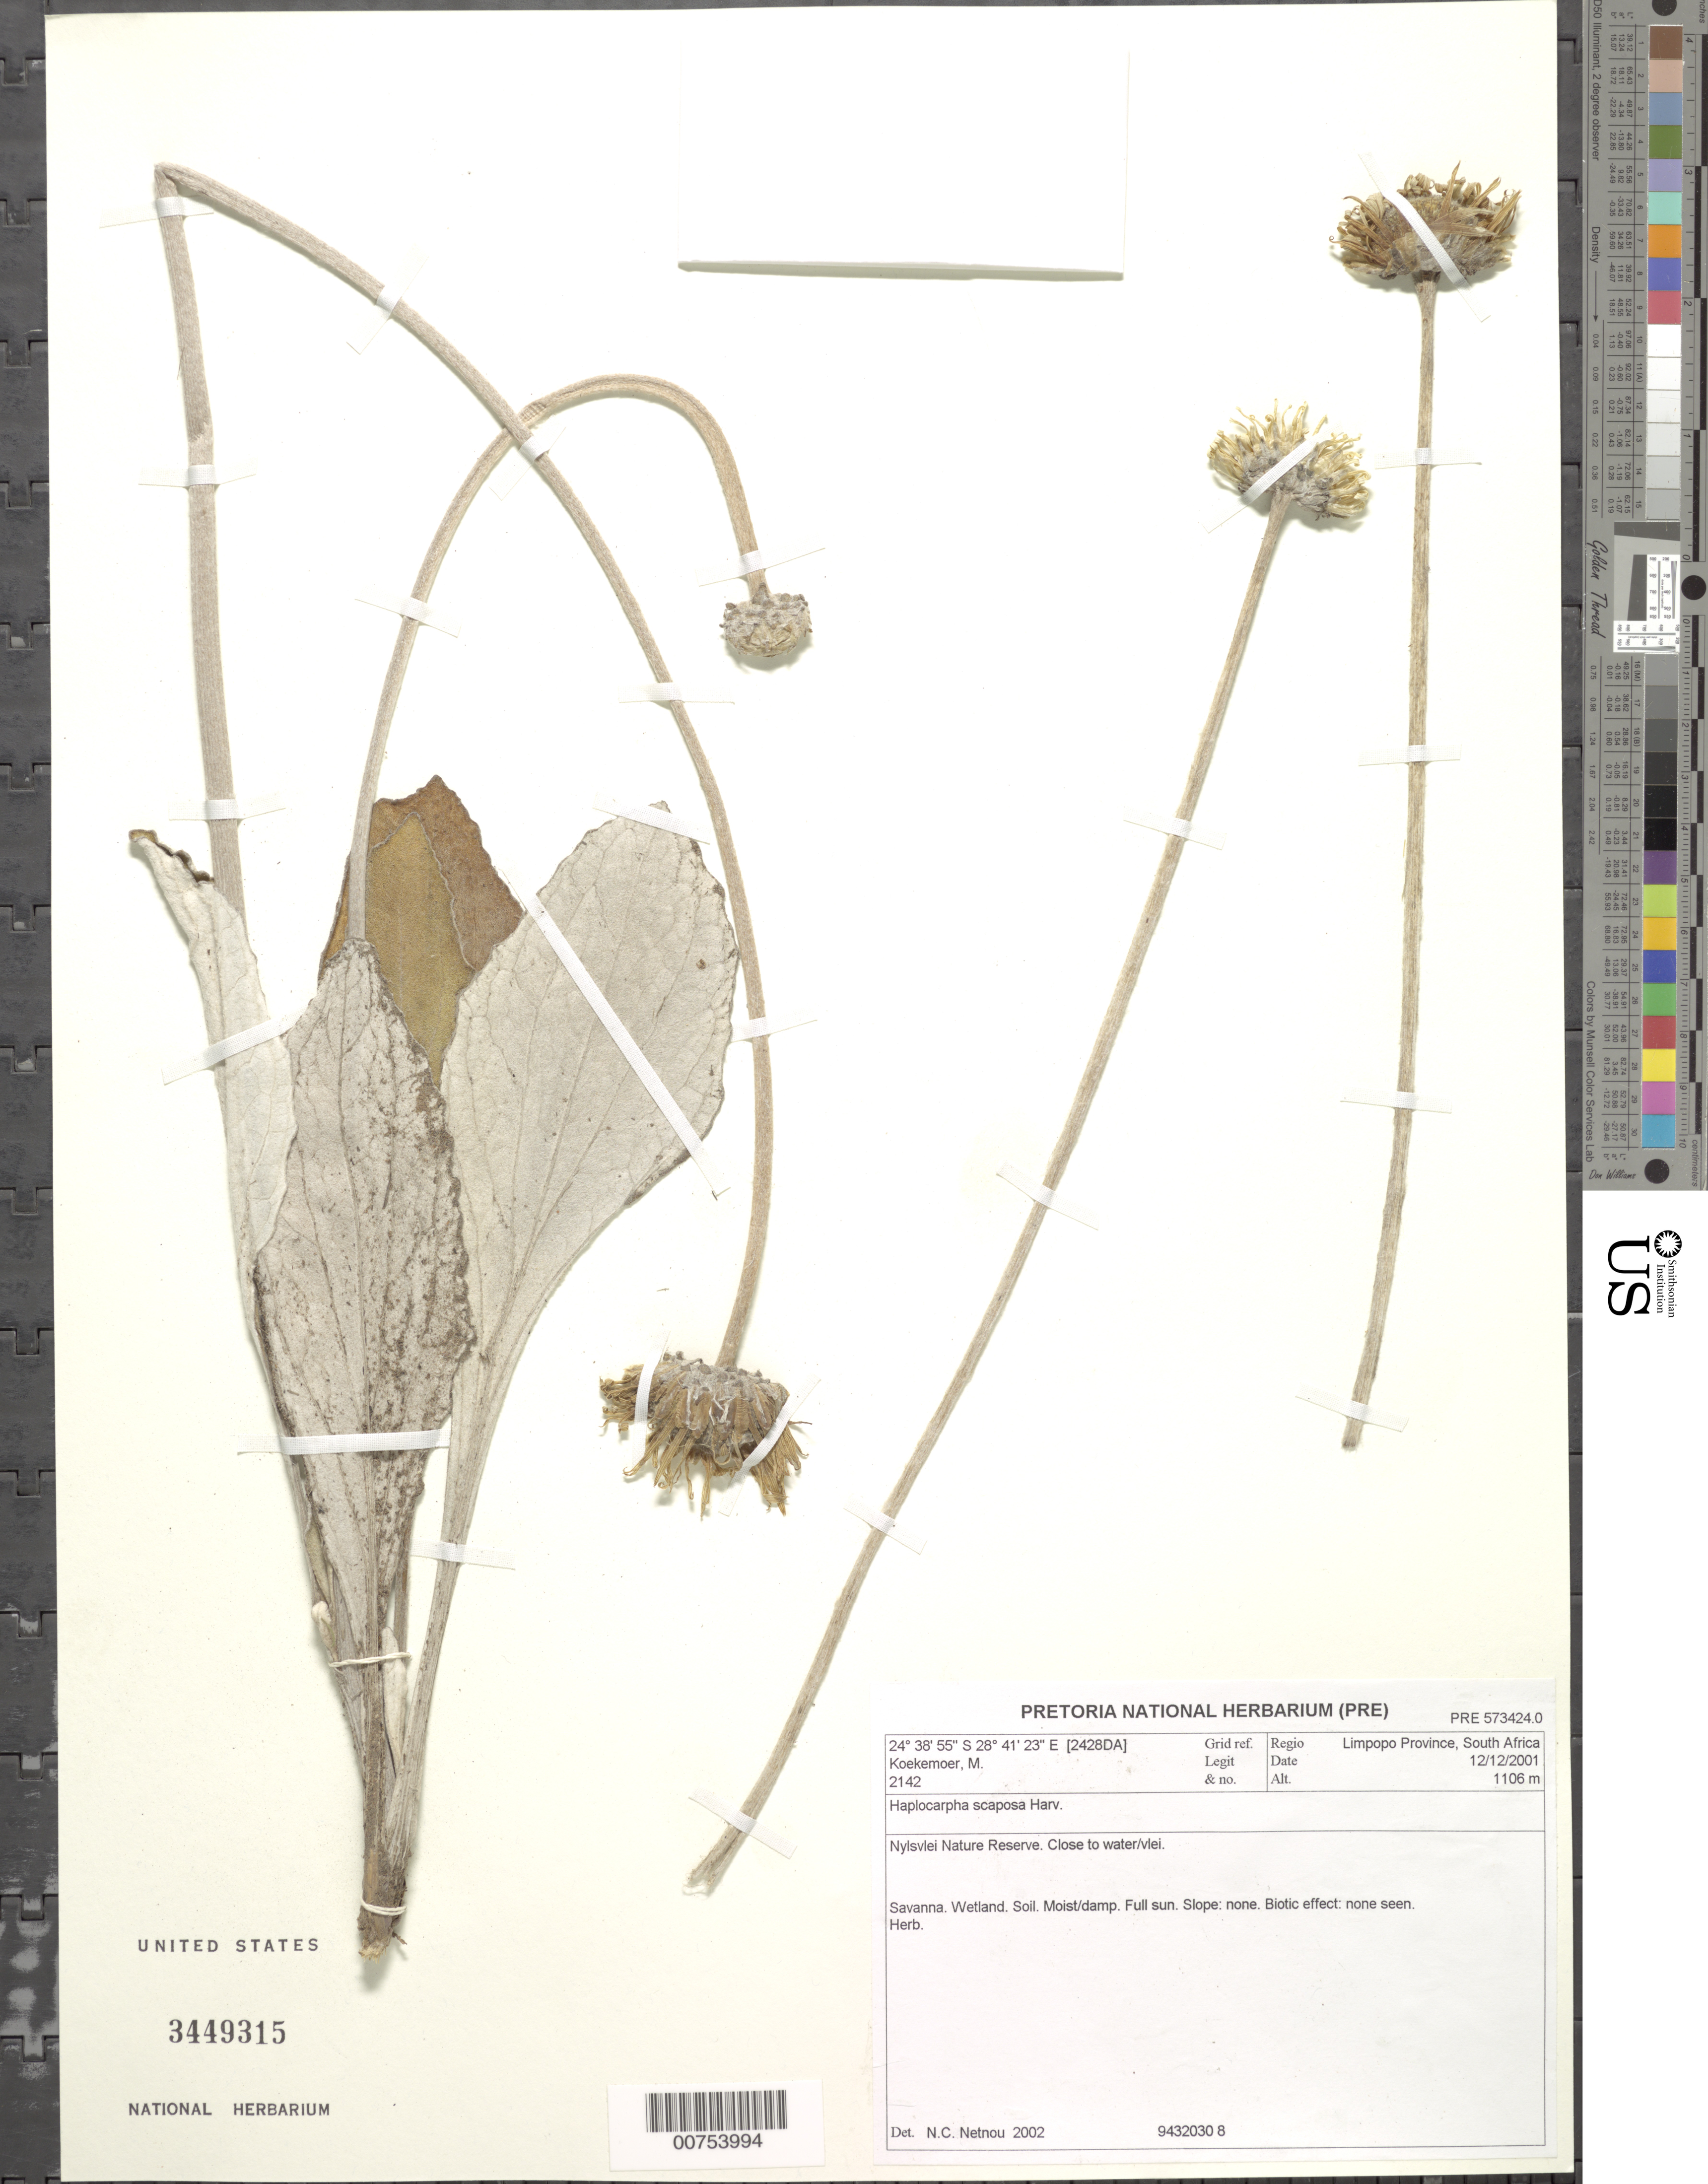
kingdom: Plantae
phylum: Tracheophyta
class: Magnoliopsida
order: Asterales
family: Asteraceae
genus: Haplocarpha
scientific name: Haplocarpha scaposa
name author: Harv.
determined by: Netnou, N. C.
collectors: M. Koekemoer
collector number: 2142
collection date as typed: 12 December 2001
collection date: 2001-12-12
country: South Africa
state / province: Limpopo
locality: Limpopo Province; Nylsvlei Nature Reserve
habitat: Close to water/vlei; savanna, wetland, soil moist/damp; full sun; no slope; no biotic effect seen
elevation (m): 1106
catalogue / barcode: US 3449315